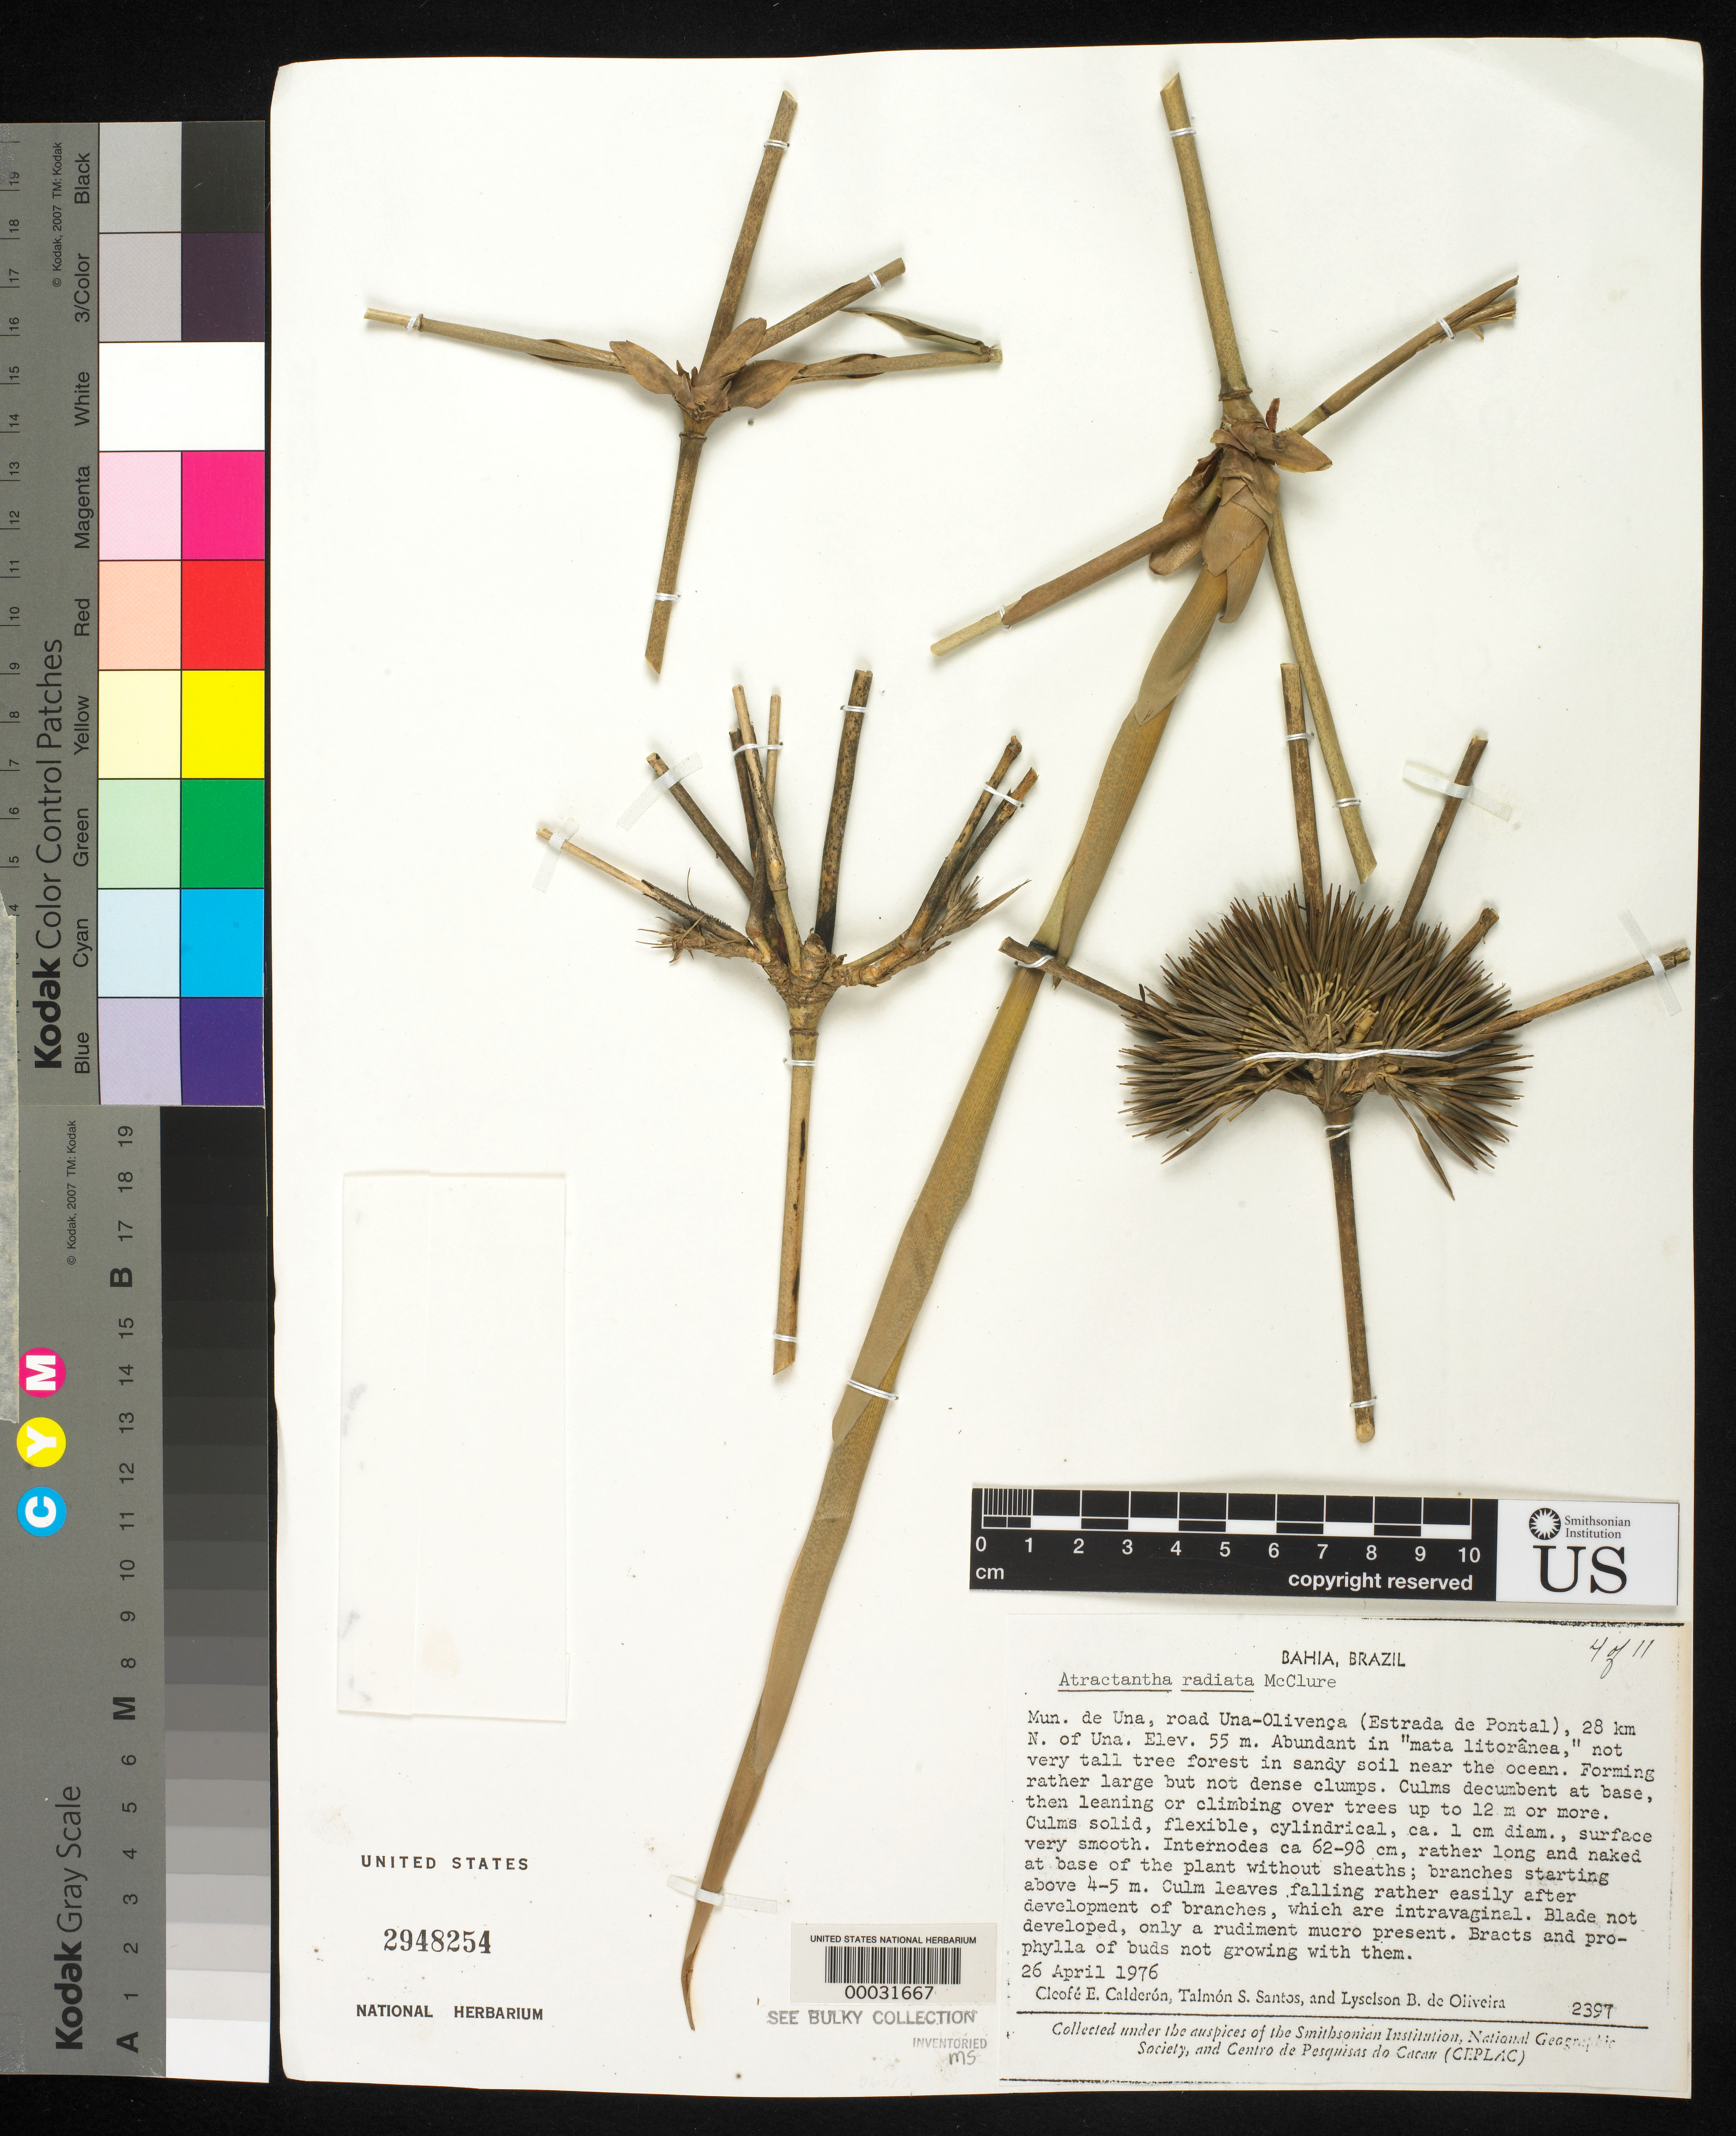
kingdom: Plantae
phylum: Tracheophyta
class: Liliopsida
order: Poales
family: Poaceae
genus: Atractantha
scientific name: Atractantha radiata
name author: McClure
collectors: C. E. Calderón & R. S. Pinheiro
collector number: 2397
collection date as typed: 26 Apr 1976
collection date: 1976-04-26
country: Brazil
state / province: Bahia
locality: Una, oliveca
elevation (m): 55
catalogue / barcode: US 2948254